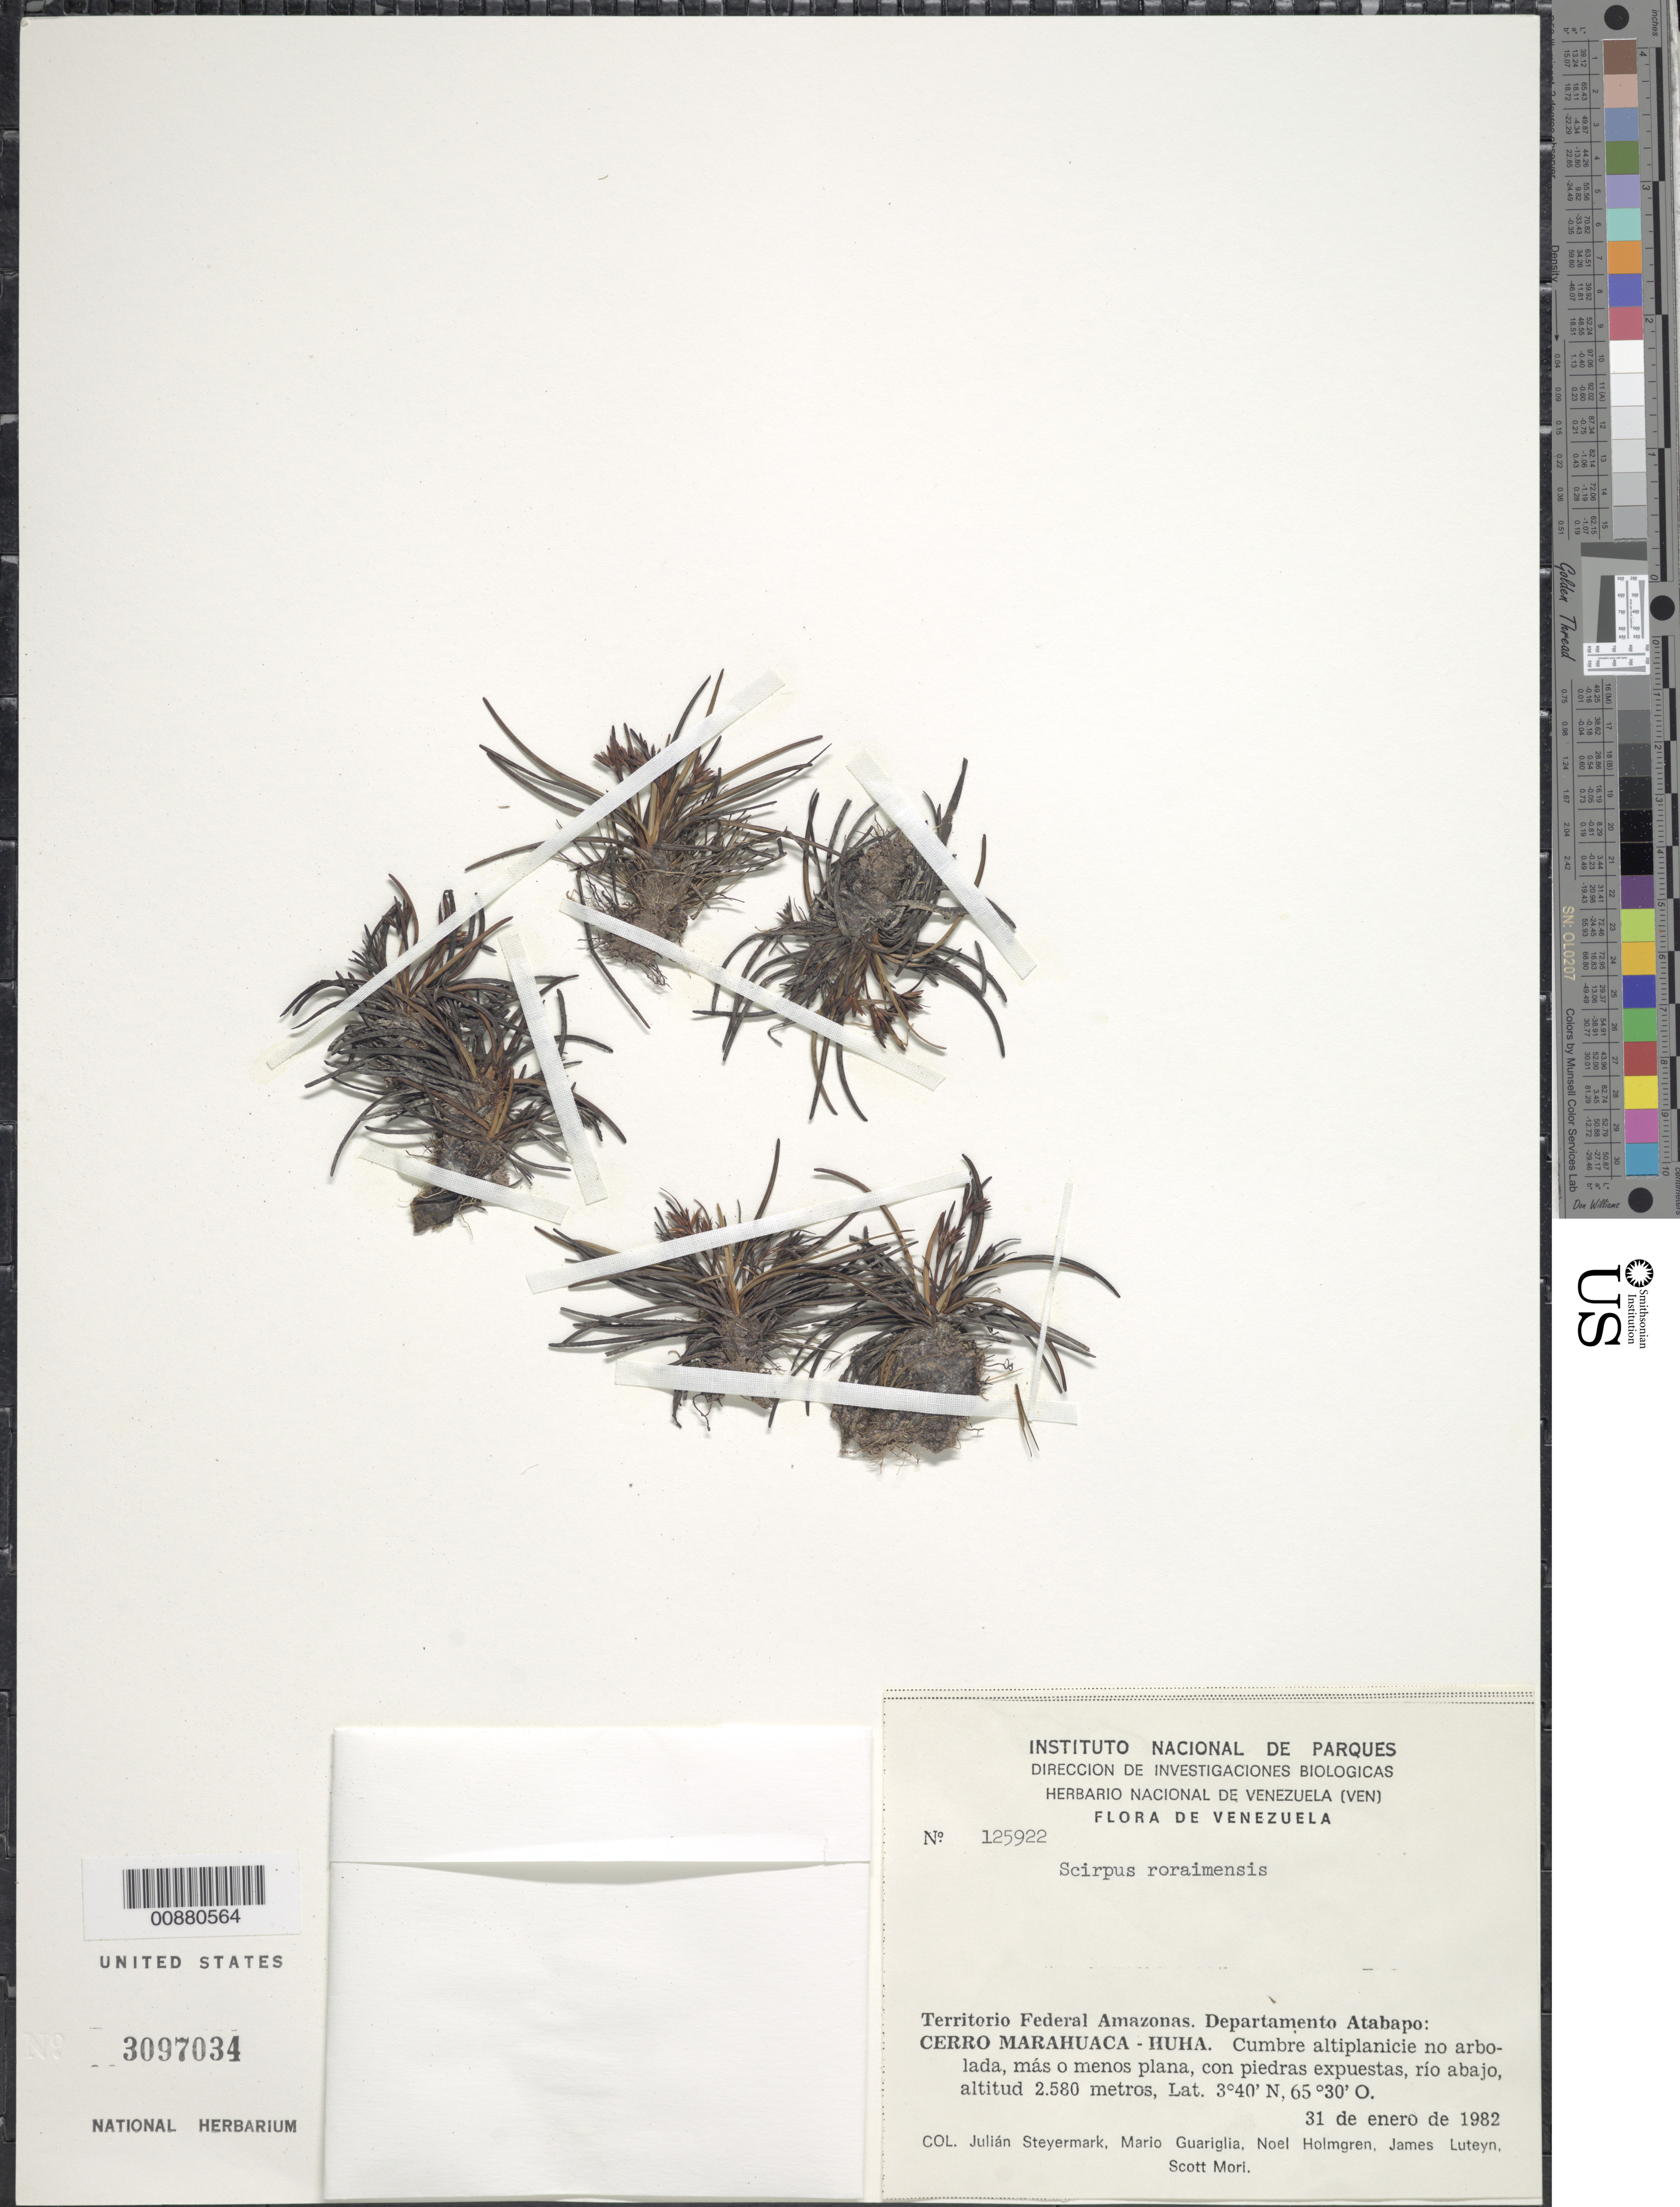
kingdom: Plantae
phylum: Tracheophyta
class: Liliopsida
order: Poales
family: Cyperaceae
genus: Cephalocarpus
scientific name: Cephalocarpus sp.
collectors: J. Steyermark, M. Guariglia P., N. H. Holmgren, J. L. Luteyn & S. Mori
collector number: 125922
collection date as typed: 31-Jan-82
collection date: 1982-01-31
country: Venezuela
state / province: Amazonas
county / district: Atabapo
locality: Cerro Marahuaca-Huha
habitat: Cumbre altiplanicie no arbolada, mas o menos plana, con piedras expuestas, rio abajo, under rock edge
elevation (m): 2580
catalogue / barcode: US 3097034